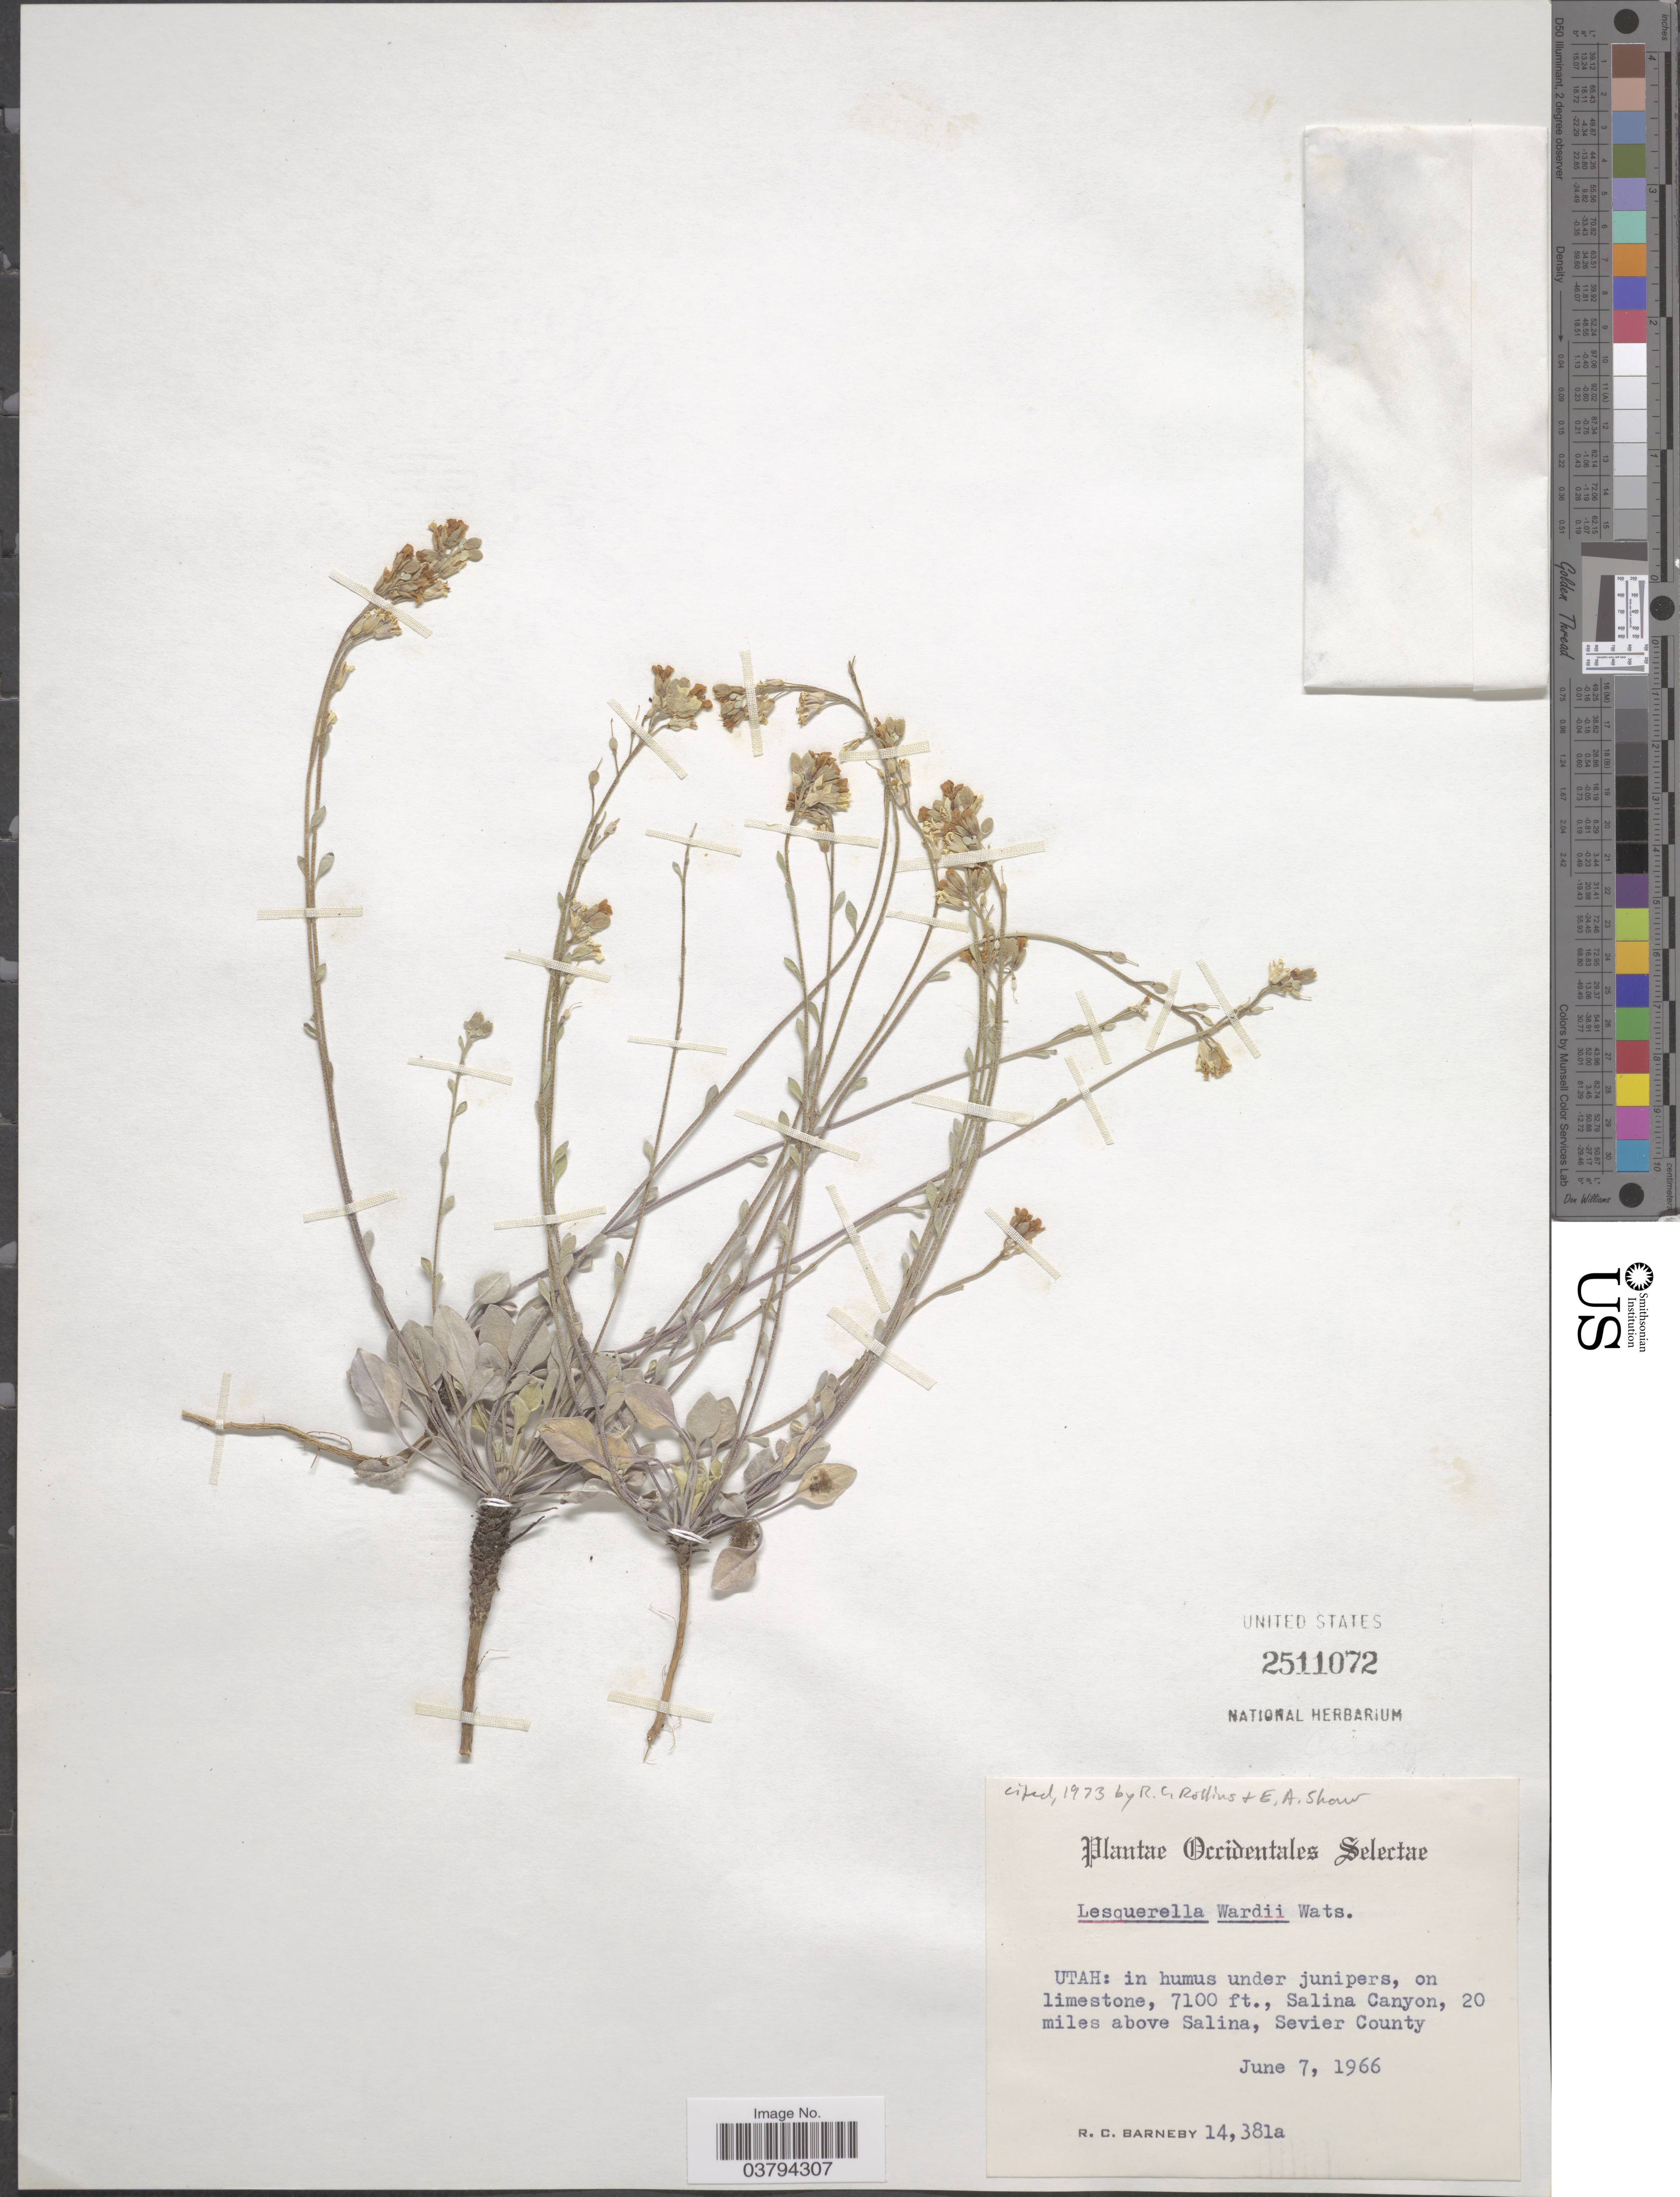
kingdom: Plantae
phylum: Tracheophyta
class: Magnoliopsida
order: Brassicales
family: Brassicaceae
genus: Lesquerella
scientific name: Lesquerella wardii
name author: S. Watson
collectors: R. C. Barneby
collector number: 14381a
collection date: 1966-06-07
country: United States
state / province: Utah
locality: Occidentales Selectae. Salina Canyon, 20 miles above Salina, Sevier County.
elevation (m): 2164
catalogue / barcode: US 2511072